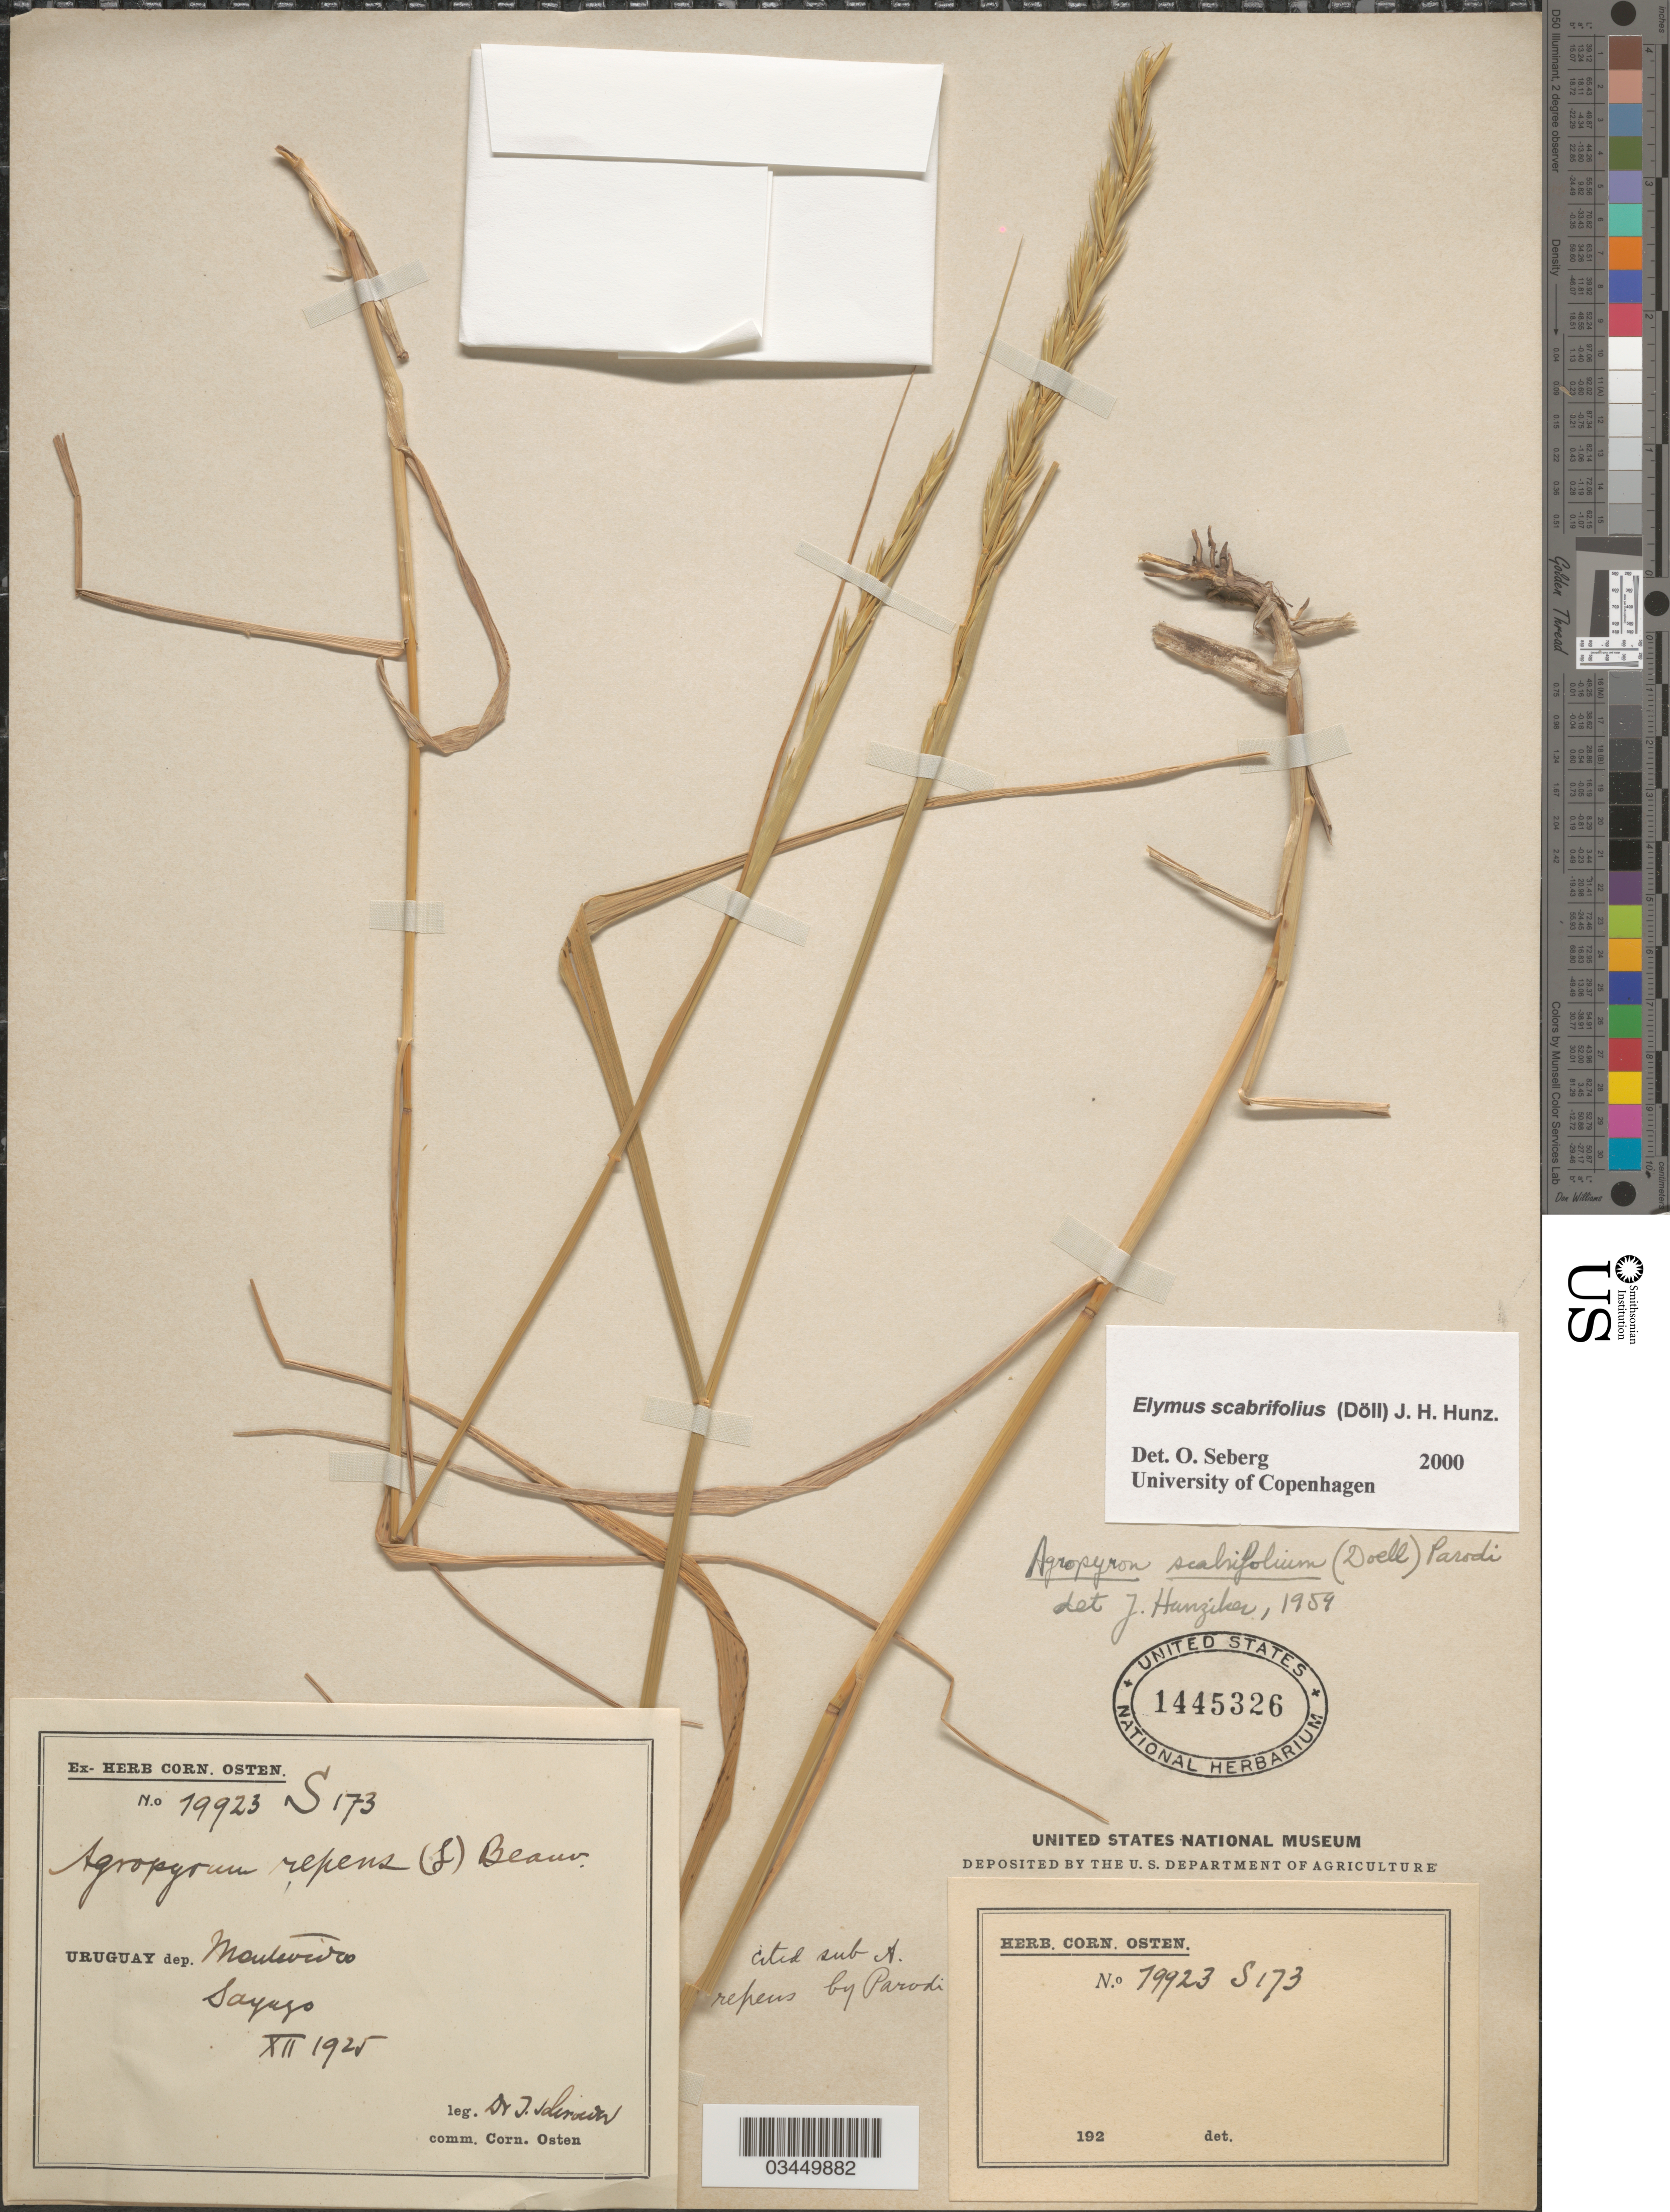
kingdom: Plantae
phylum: Tracheophyta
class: Liliopsida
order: Poales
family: Poaceae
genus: Elymus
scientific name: Elymus scabrifolius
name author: (Döll) J.H. Hunz.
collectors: J. Schroeder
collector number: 19923S173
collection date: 1925-12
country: Uruguay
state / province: Montevideo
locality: Dep. Montevideo. Sayago.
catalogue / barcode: US 1445326